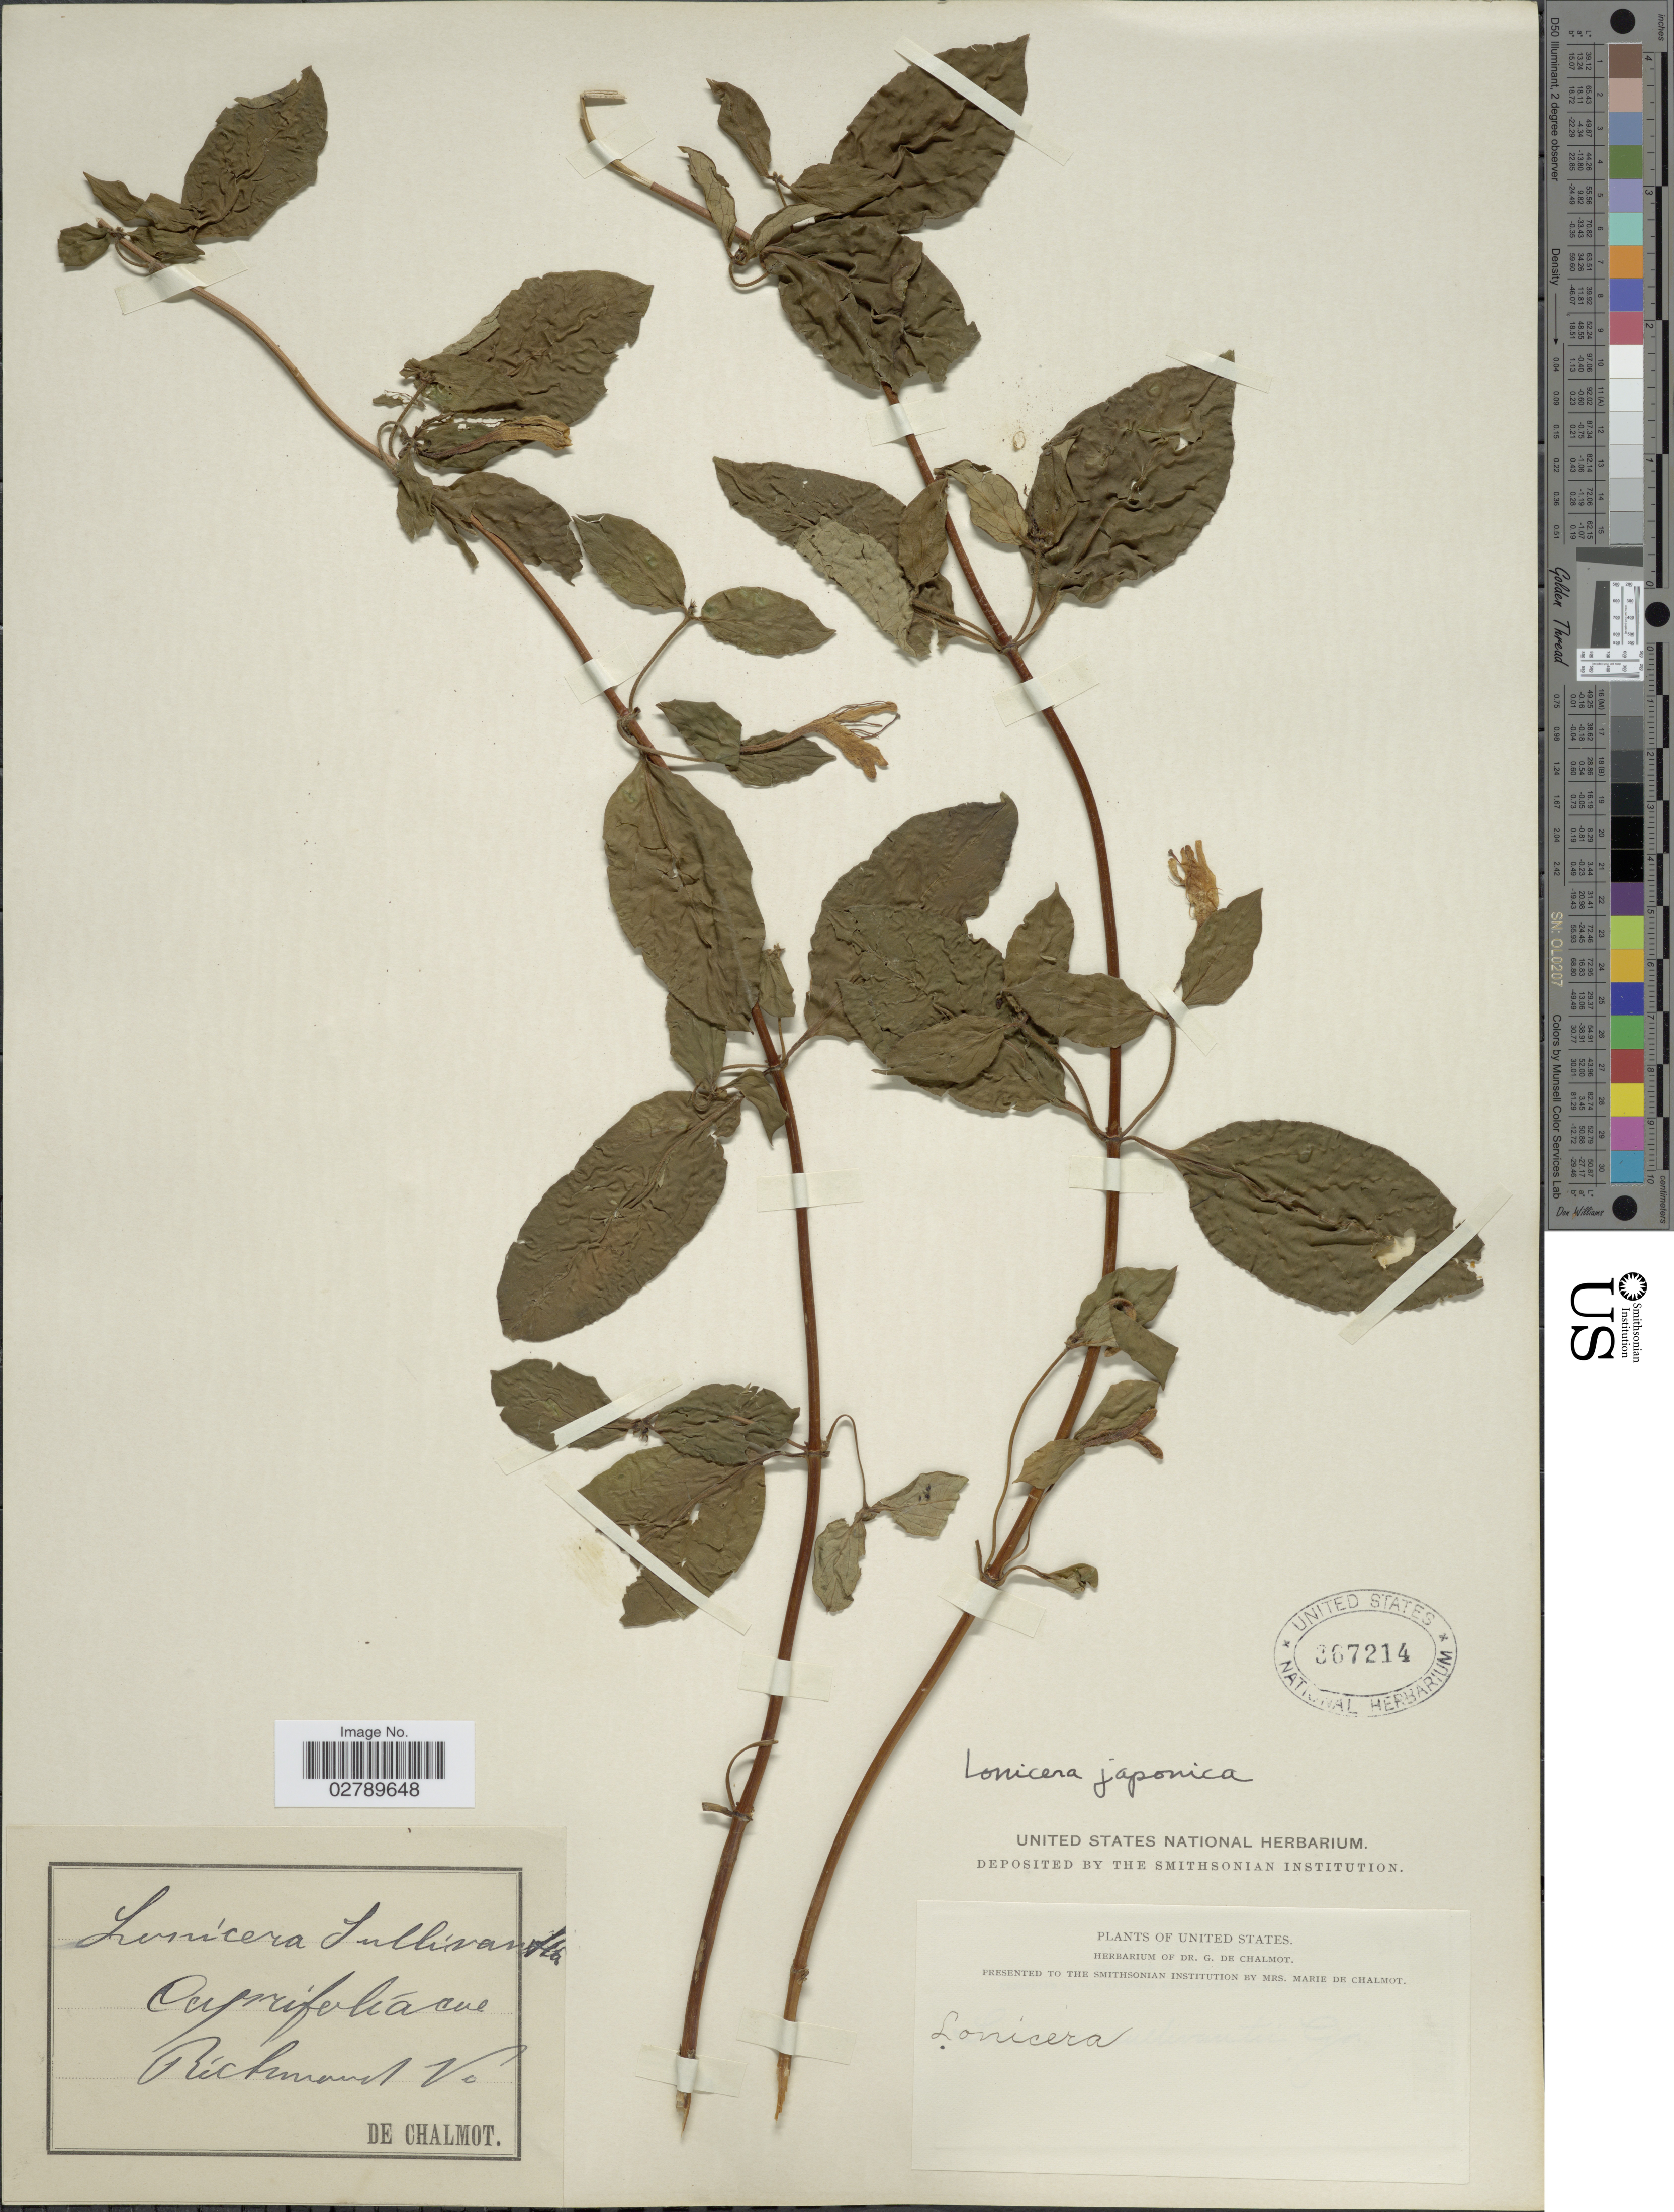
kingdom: Plantae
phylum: Tracheophyta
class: Magnoliopsida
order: Dipsacales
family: Caprifoliaceae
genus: Lonicera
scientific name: Lonicera japonica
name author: Thunb.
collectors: G. de Chalmot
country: United States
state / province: Virginia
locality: Richmond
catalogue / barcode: US 367214